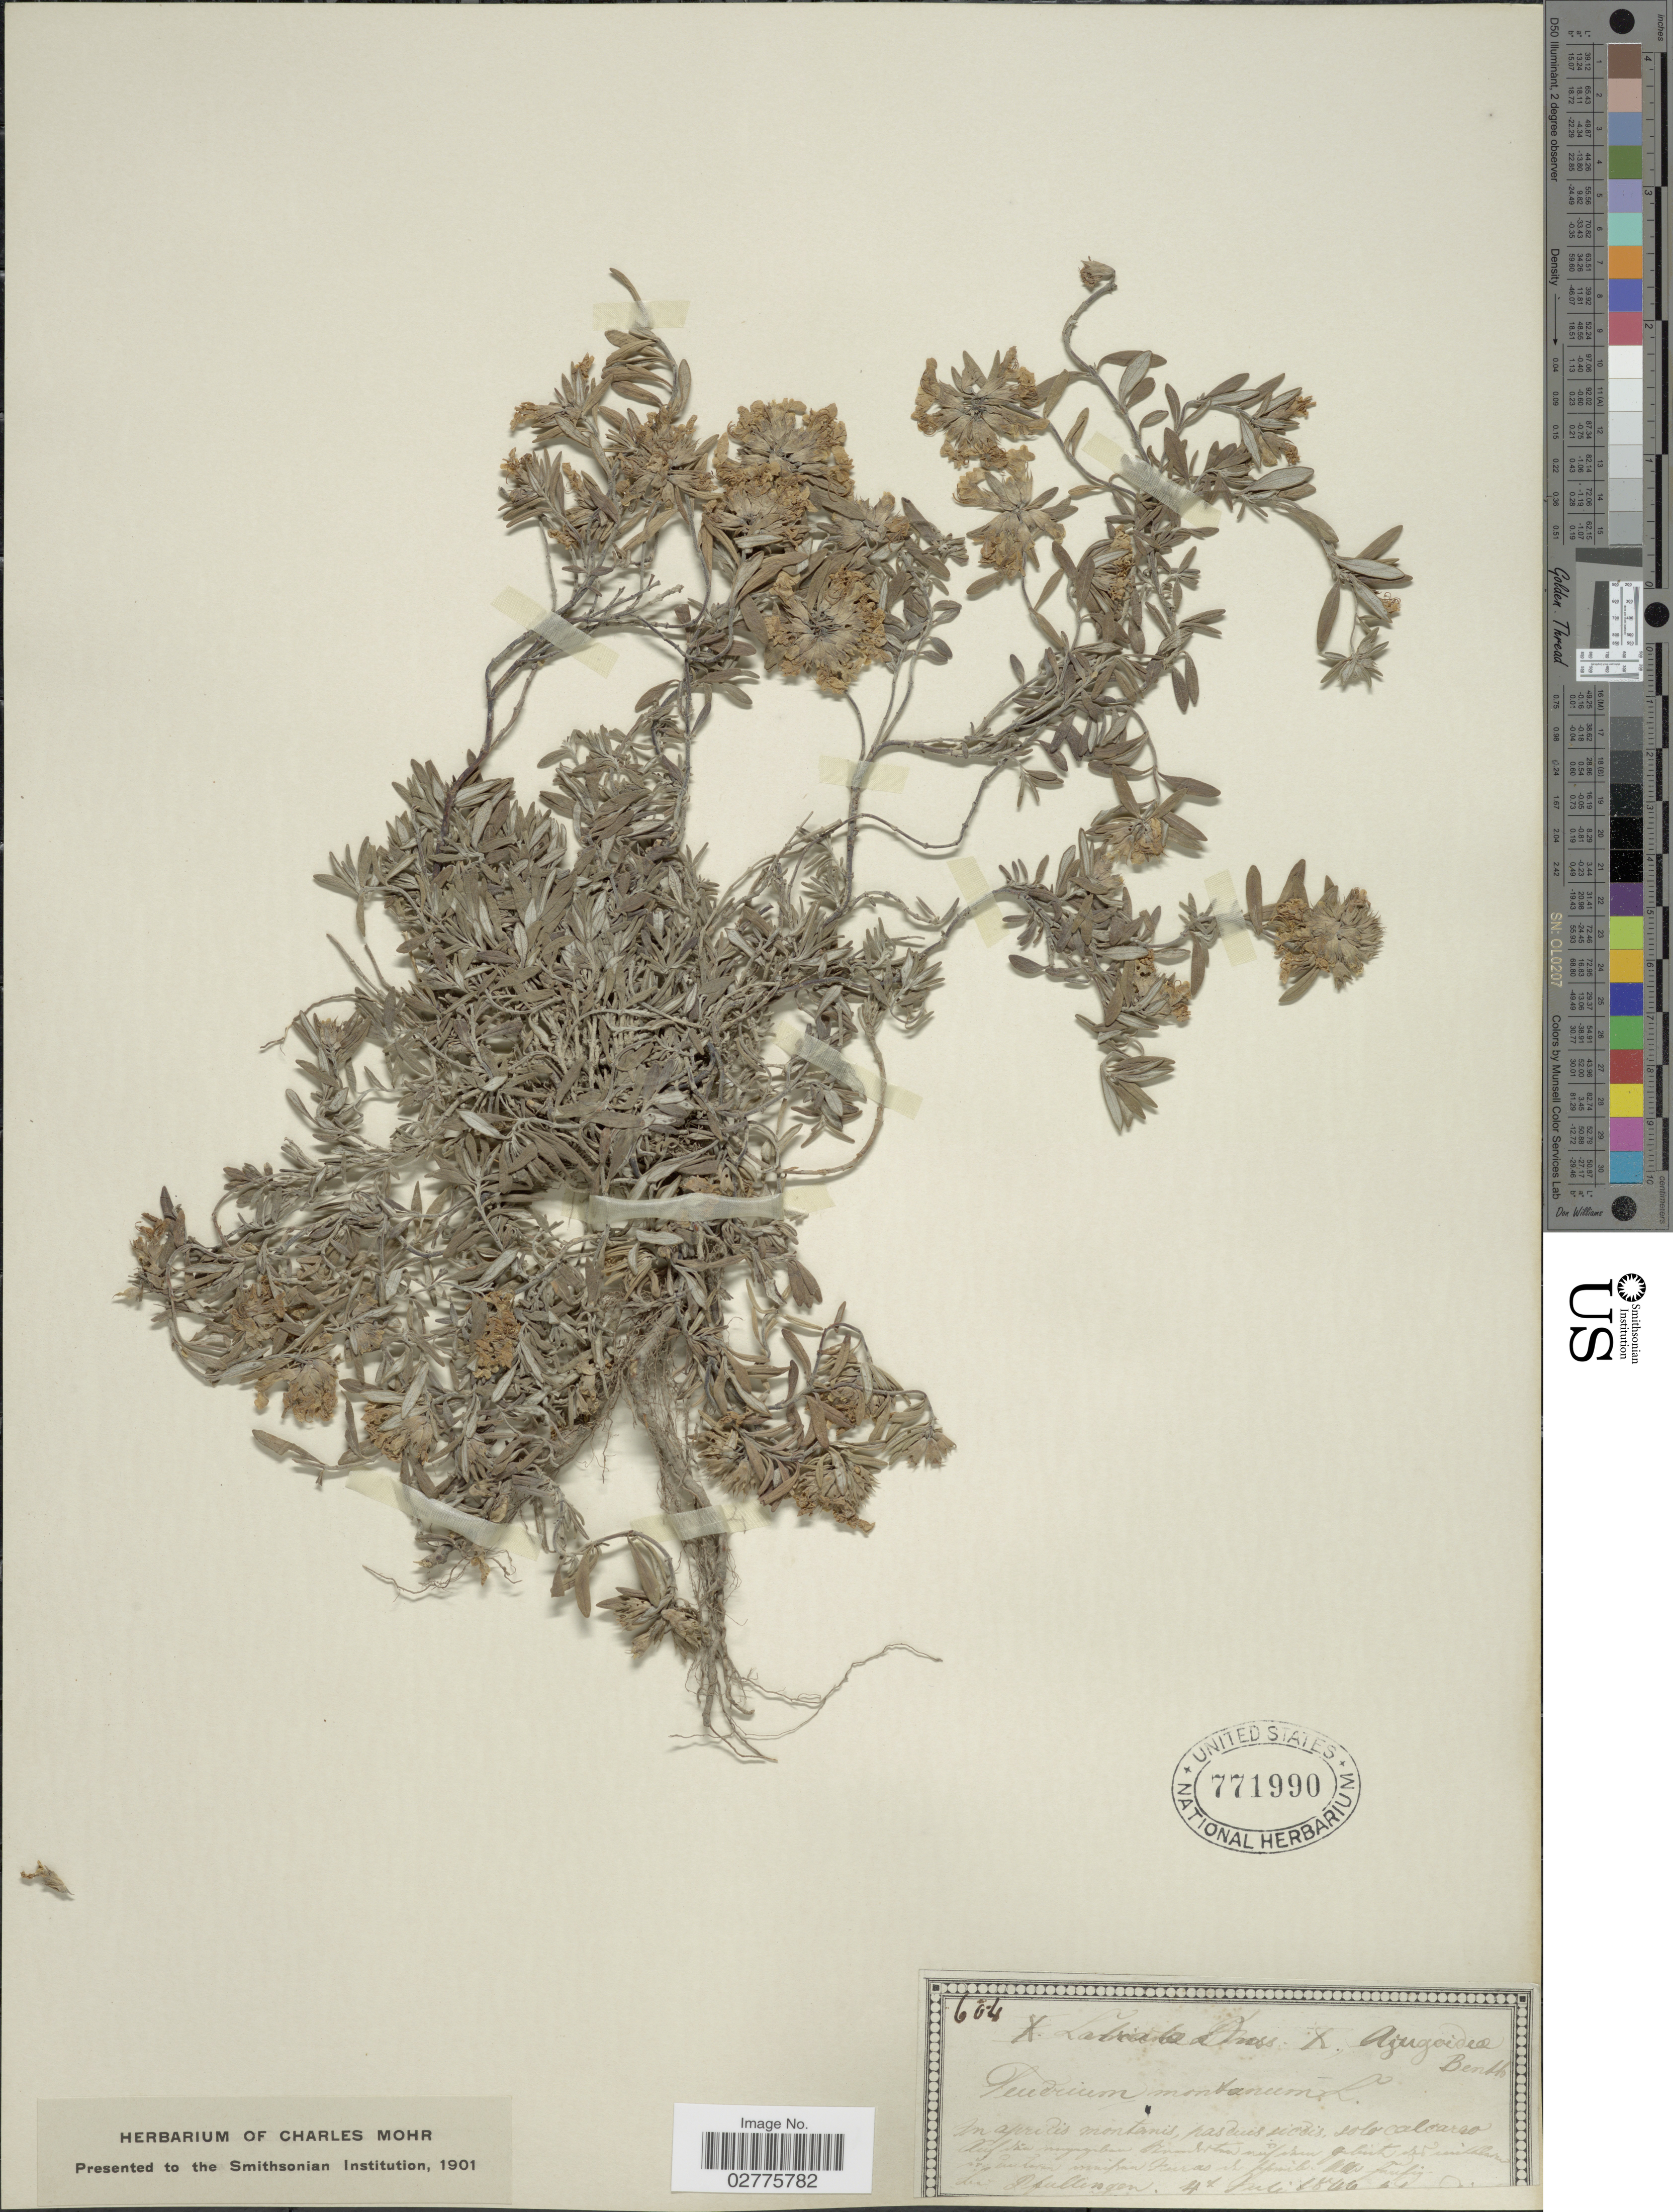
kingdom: Plantae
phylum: Tracheophyta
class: Magnoliopsida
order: Lamiales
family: Lamiaceae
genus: Teucrium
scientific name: Teucrium montanum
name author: L.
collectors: ex herb. Charles Mohr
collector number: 604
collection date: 1899-07-04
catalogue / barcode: US 771990